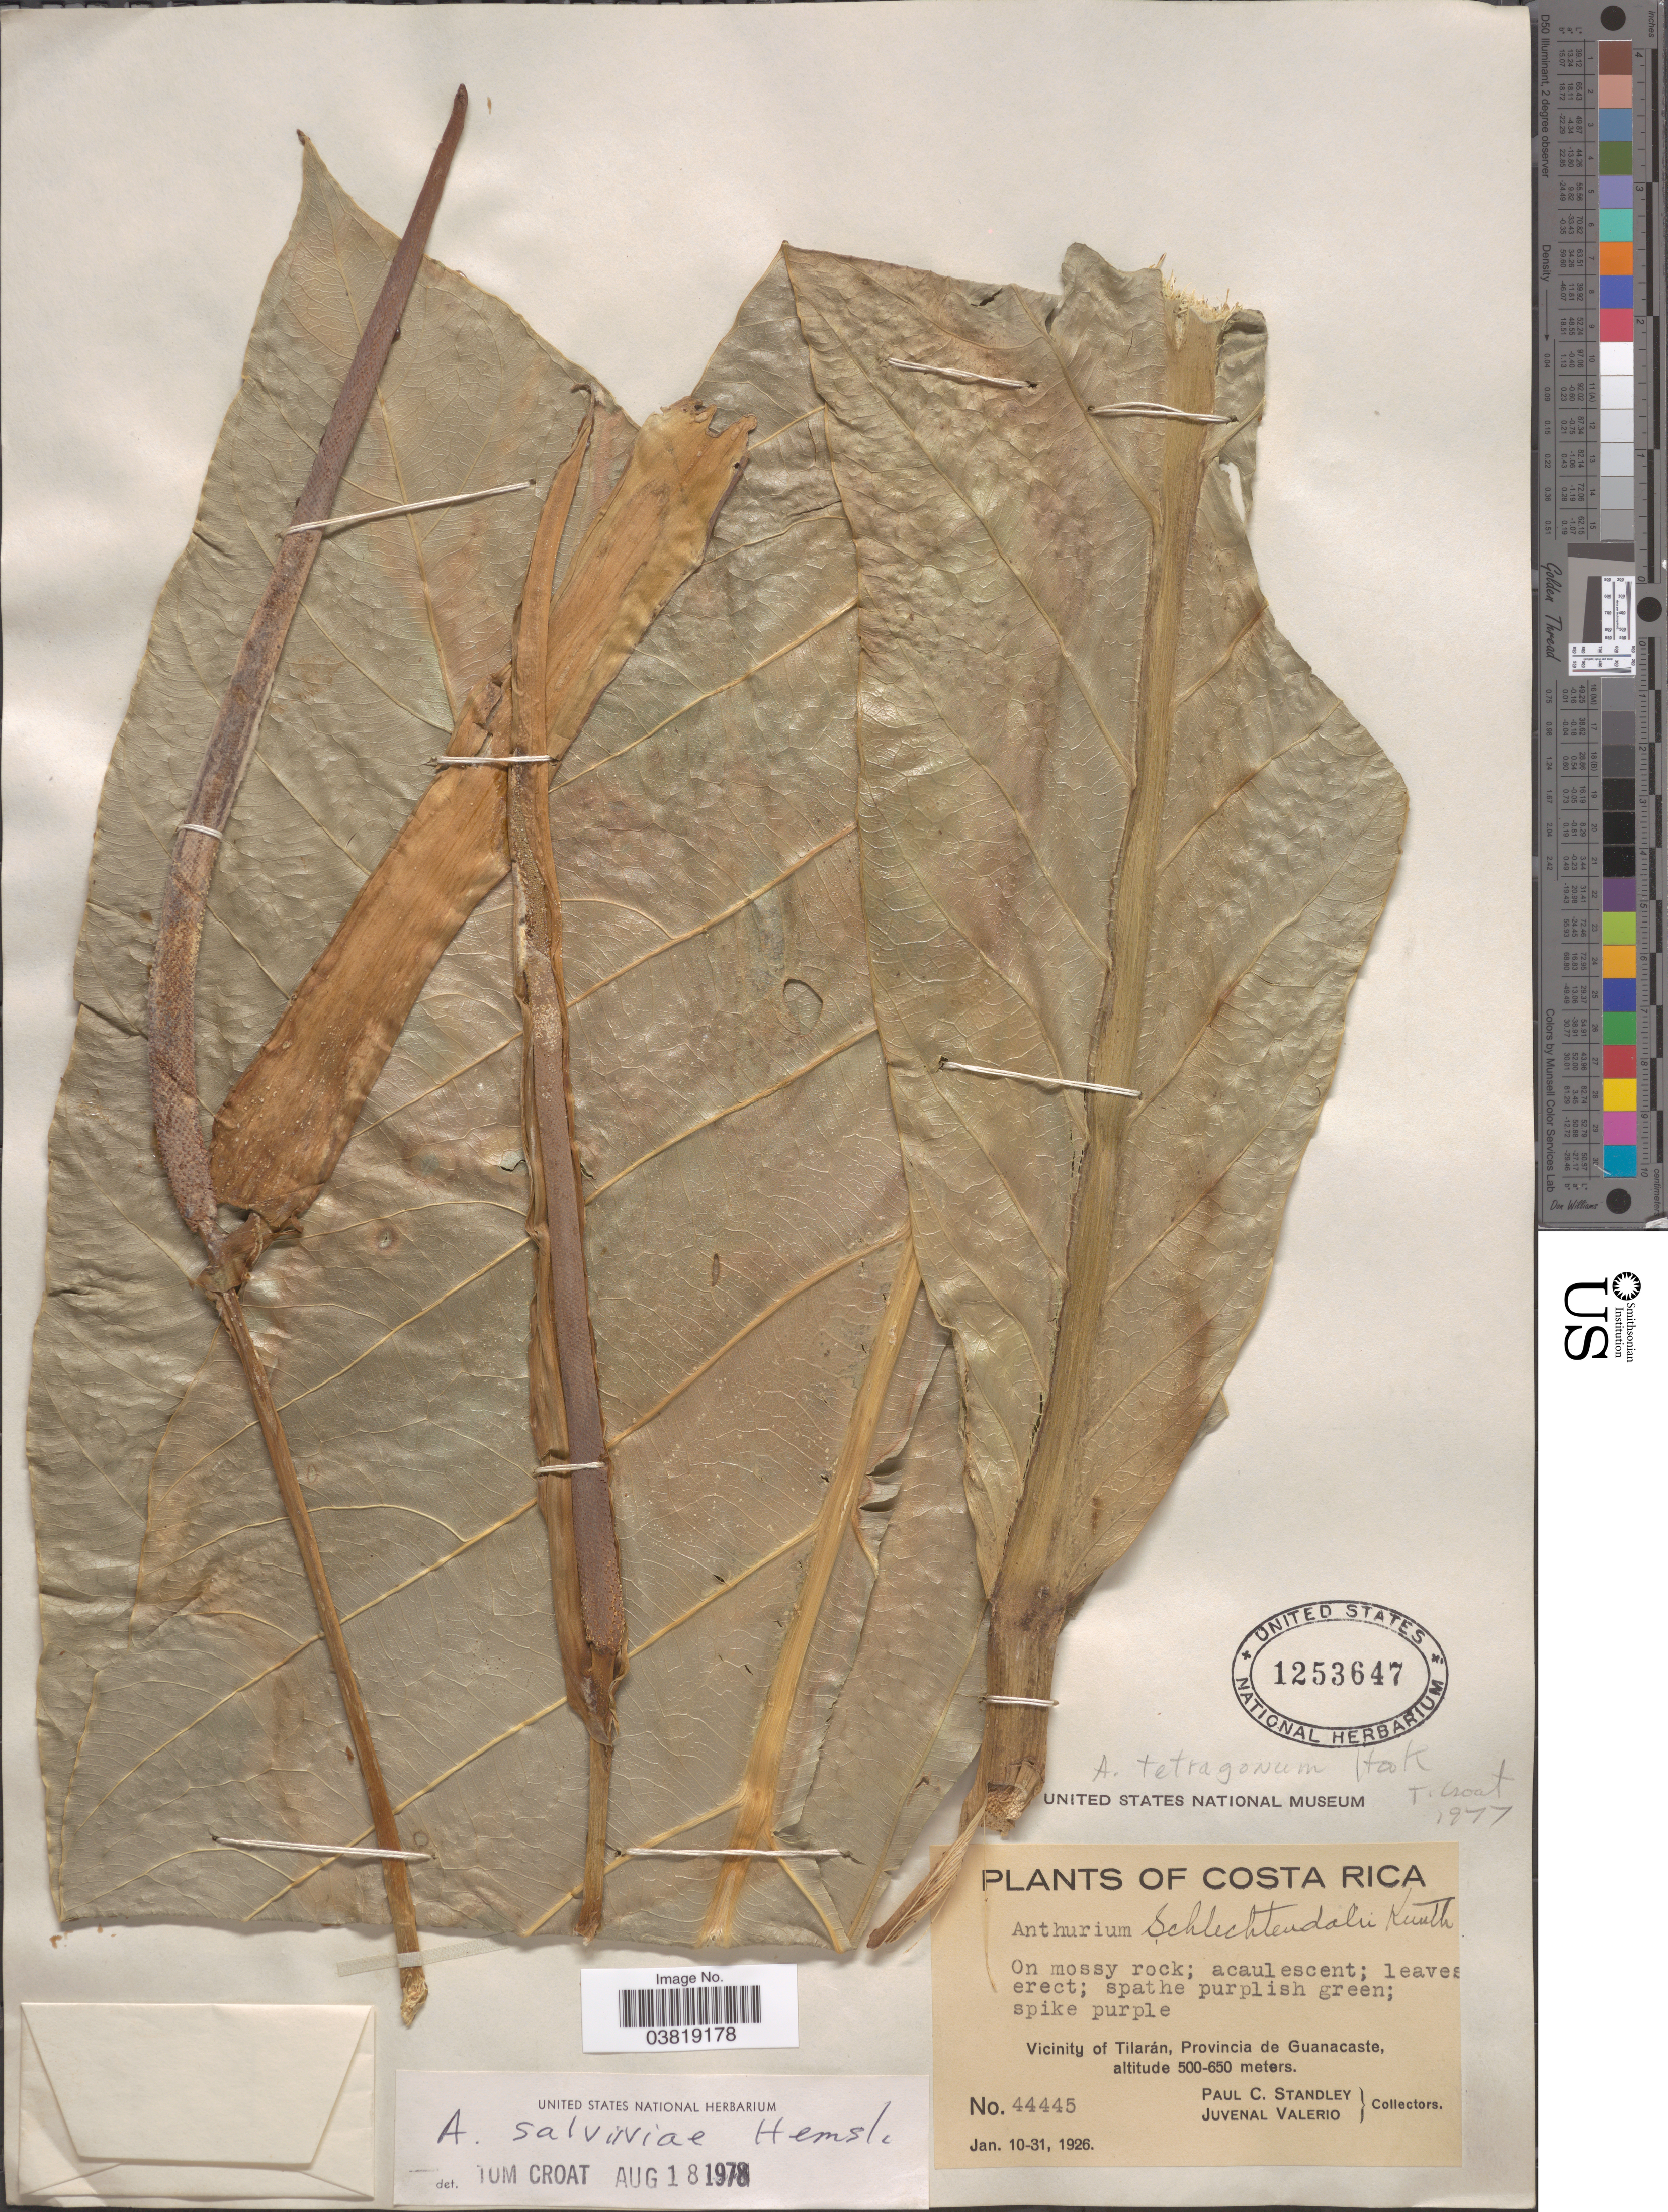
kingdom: Plantae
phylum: Tracheophyta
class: Liliopsida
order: Alismatales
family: Araceae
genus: Anthurium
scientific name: Anthurium salvinii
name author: Hemsl.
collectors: P. C. Standley & J. Valerio R.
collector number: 44445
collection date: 1926-01-10/1926-01-31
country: Costa Rica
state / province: Guanacaste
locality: Vicinity of Tilarán.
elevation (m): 500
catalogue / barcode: US 1253647